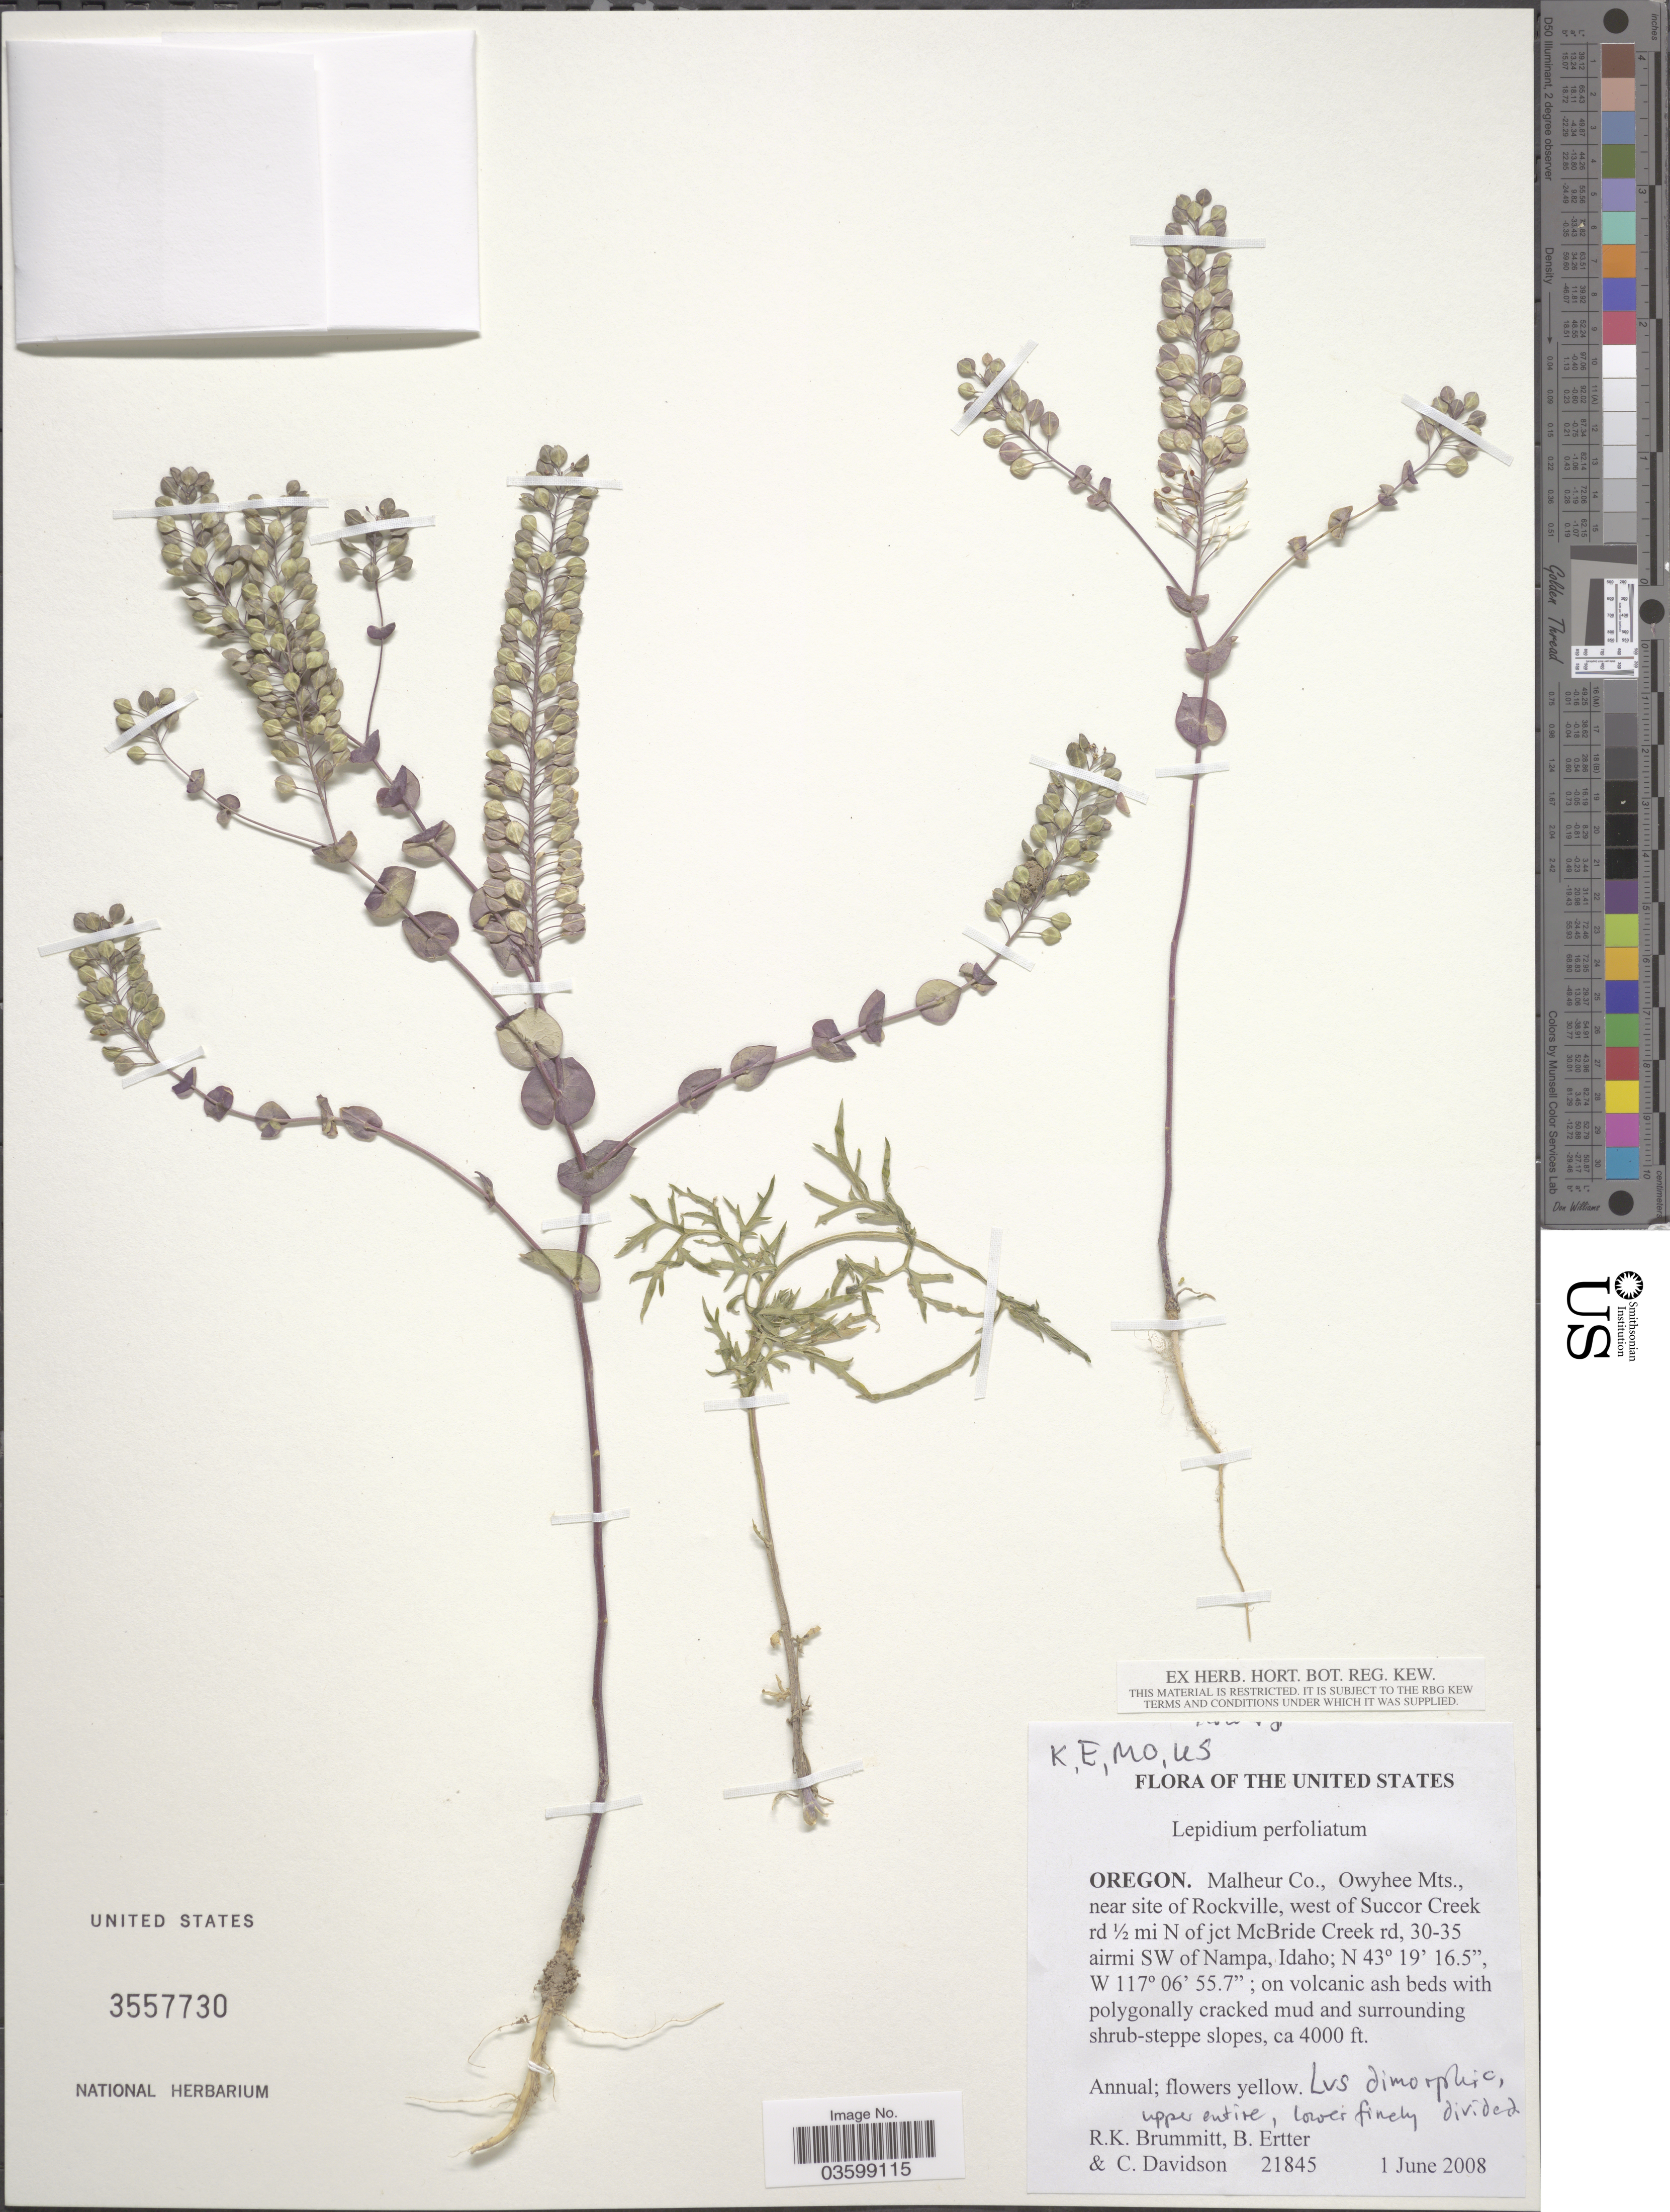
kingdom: Plantae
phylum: Tracheophyta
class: Magnoliopsida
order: Brassicales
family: Brassicaceae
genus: Lepidium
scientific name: Lepidium perfoliatum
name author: L.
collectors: R. Brummitt, B. Ertter & C. Davidson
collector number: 21845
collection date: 2008-06-01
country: United States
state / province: Oregon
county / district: Malheur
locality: Malheur Co., Owyhee Mts., near site of Rockville, west of Succor Creek rd ½ mi N of jct McBride Creek rd, 30-35 airmi SW of Nampa, Idaho.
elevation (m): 1219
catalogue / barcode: US 3557730